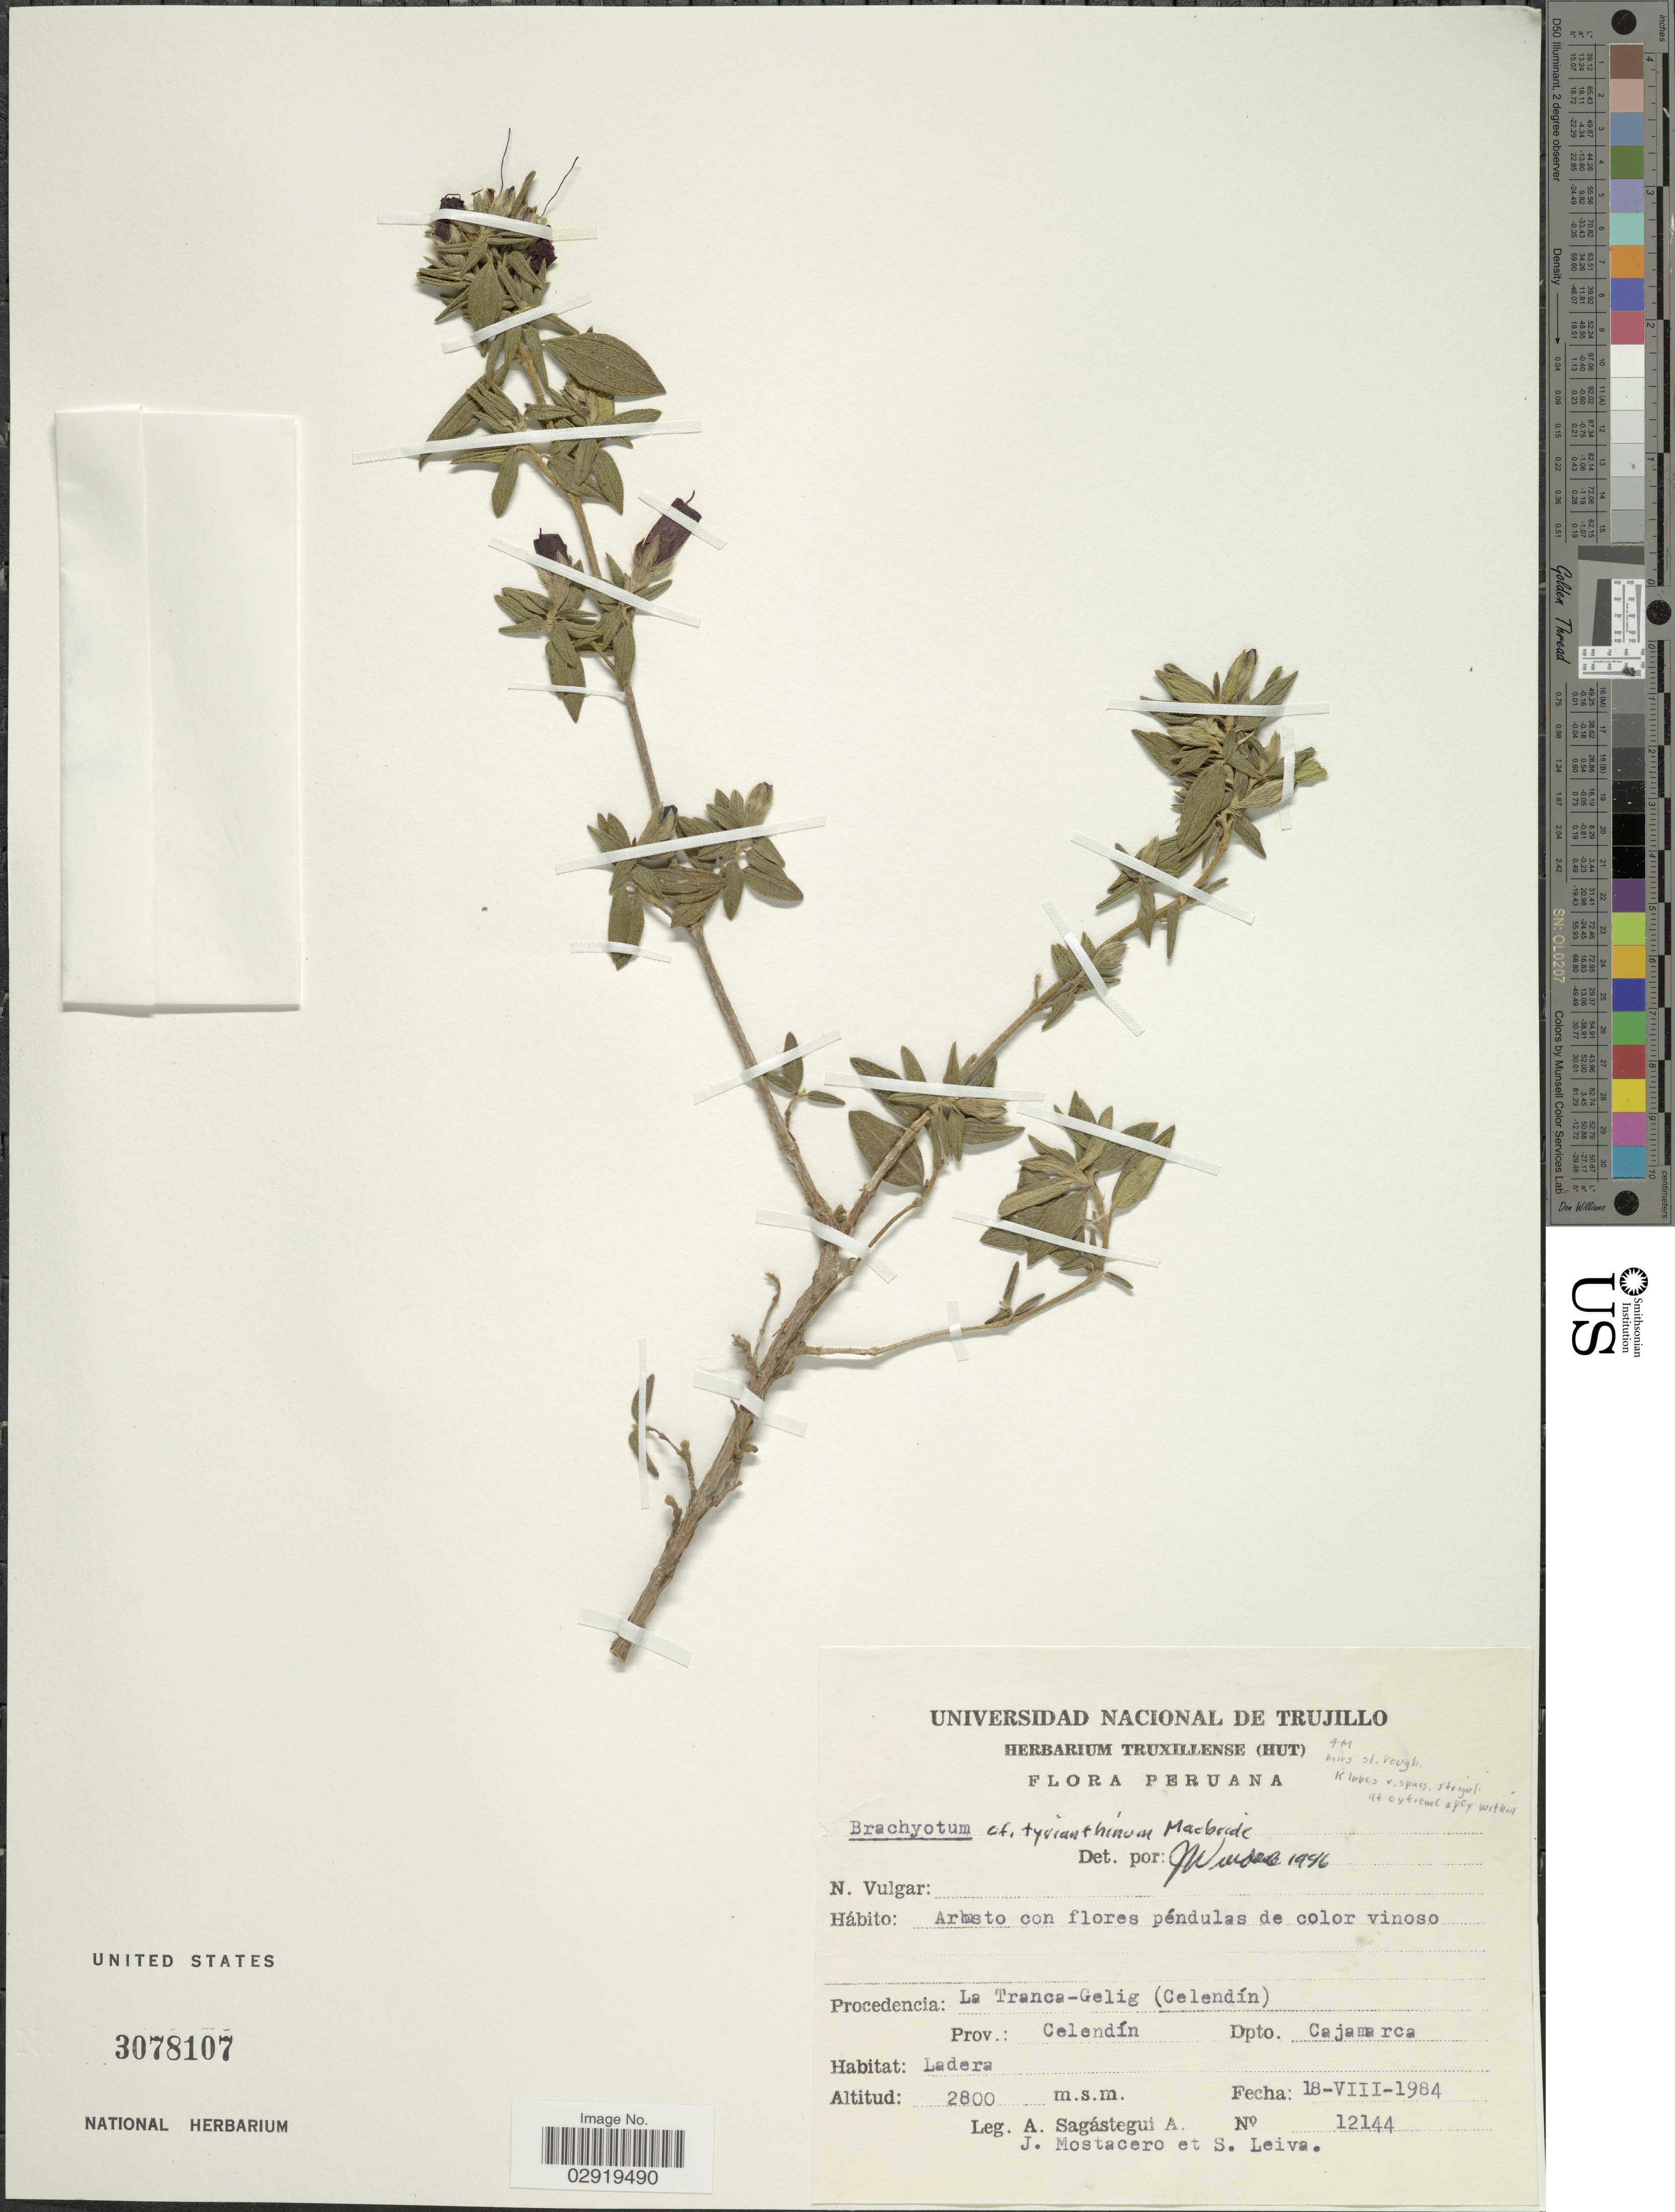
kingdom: Plantae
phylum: Tracheophyta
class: Magnoliopsida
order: Myrtales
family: Melastomataceae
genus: Brachyotum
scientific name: Brachyotum tyrianthinum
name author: J.F. Macbr.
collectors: A. Sagástegui A., J. Mostacero & S. Leiva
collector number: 12144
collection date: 1984-08-18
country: Peru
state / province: Cajamarca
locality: Procedencia: La Tranca-Gelig (Celendín). Prov.: Celendín. Dpto. Cajamarca.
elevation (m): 2800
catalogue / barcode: US 3078107